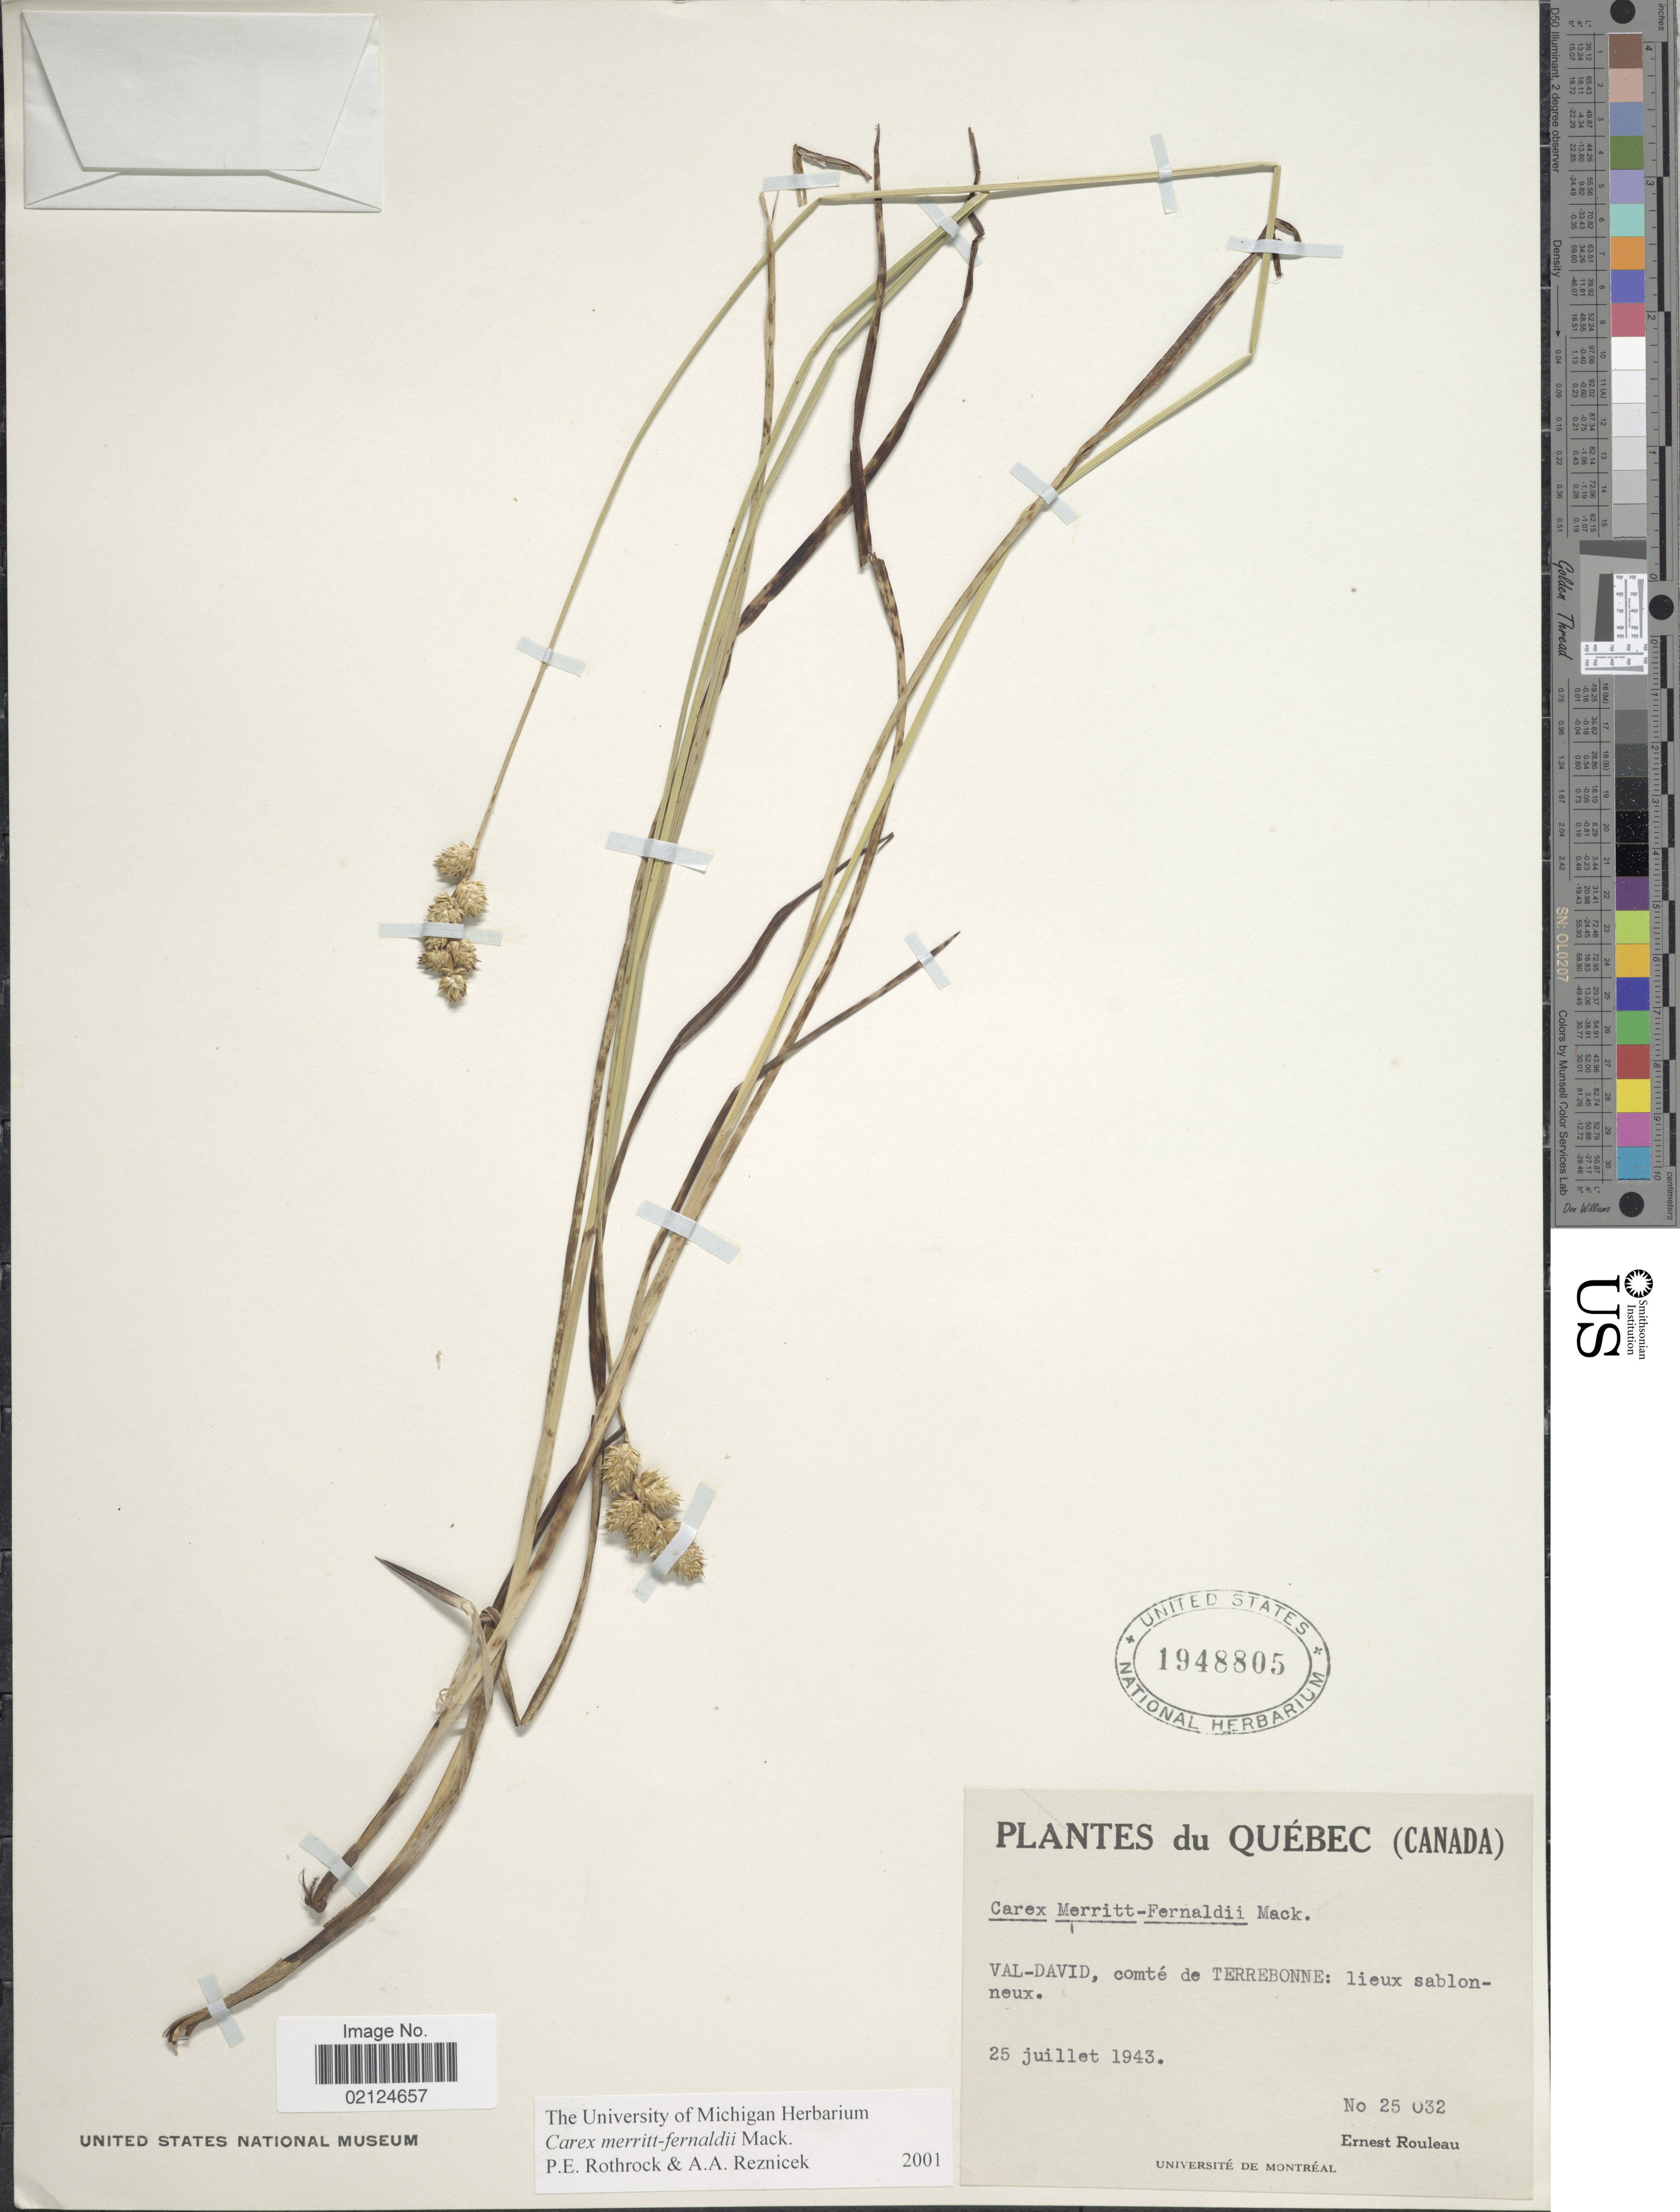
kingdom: Plantae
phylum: Tracheophyta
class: Liliopsida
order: Poales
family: Cyperaceae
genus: Carex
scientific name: Carex merritt-fernaldii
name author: Mack.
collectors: J. Rouleau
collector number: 25032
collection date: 1943-07-25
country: Canada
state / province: Quebec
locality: Val-David, comte de Terrebonne: lieux sabloneux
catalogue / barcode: US 1948805